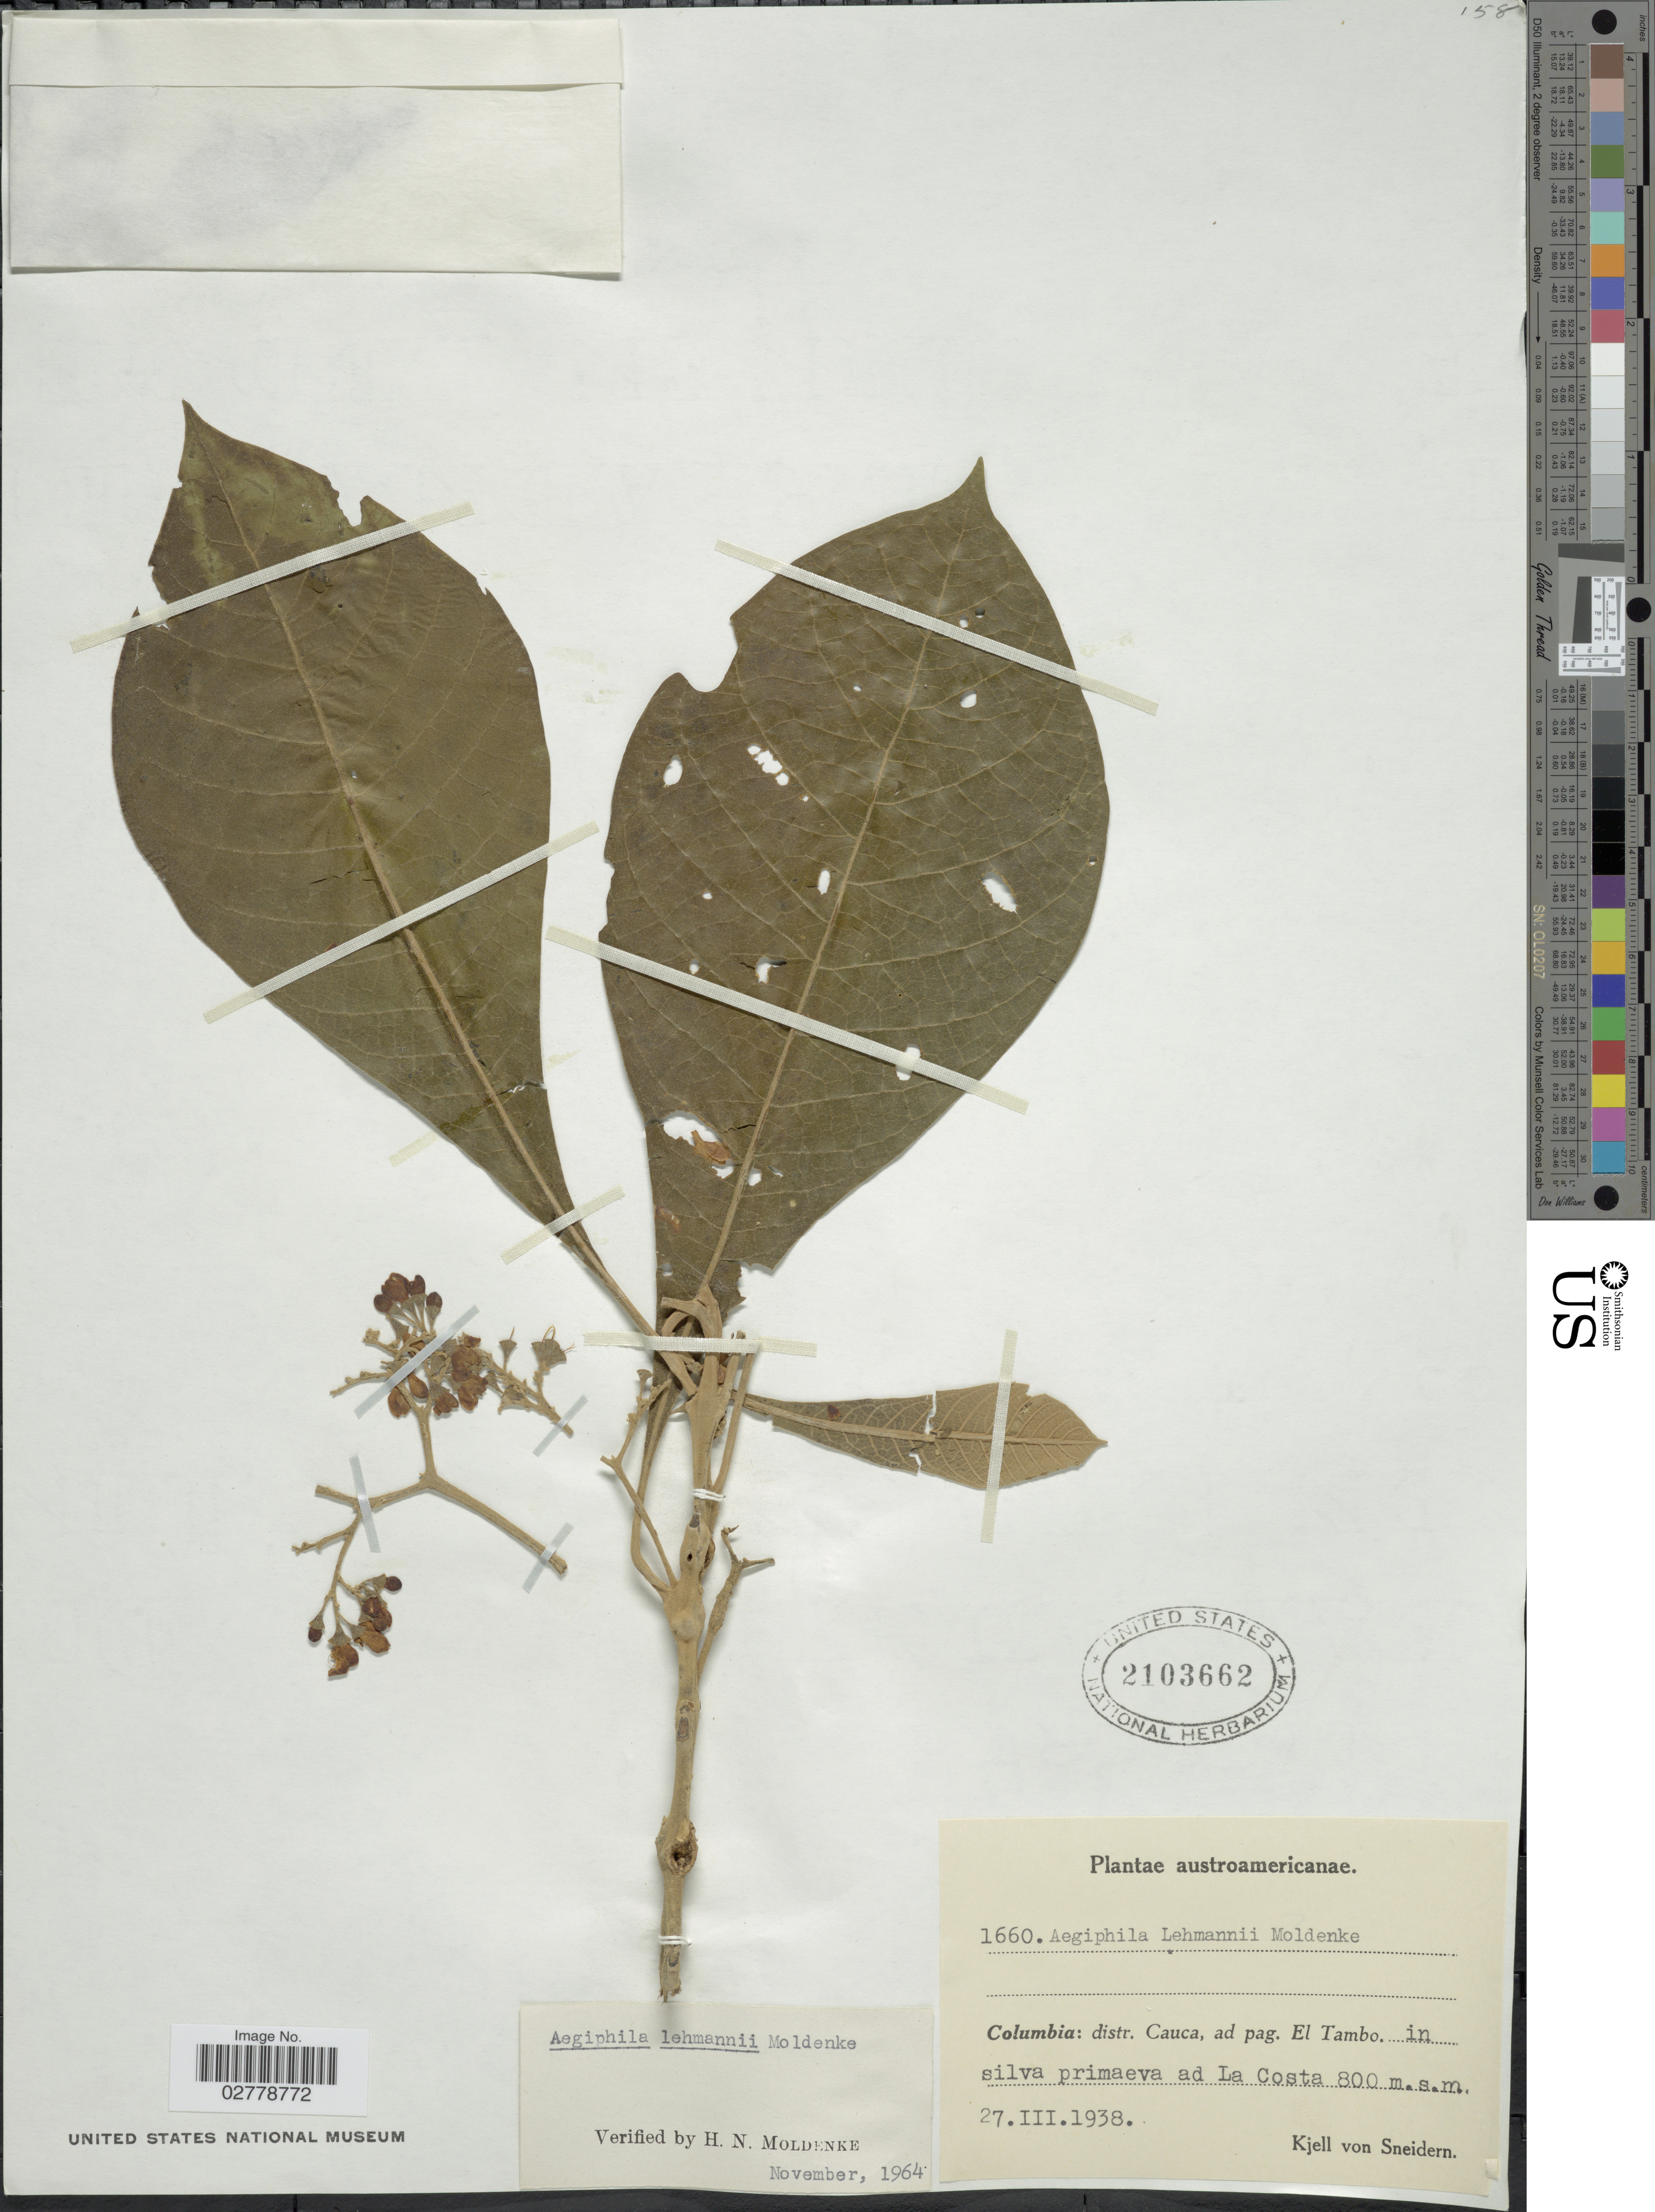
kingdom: Plantae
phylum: Tracheophyta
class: Magnoliopsida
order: Lamiales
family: Lamiaceae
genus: Aegiphila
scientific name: Aegiphila lehmannii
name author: Moldenke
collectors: K. von Sneidern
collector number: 1660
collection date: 1938-03-27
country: Colombia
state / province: Cauca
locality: Distr. Cauca, ad pag. El Tambo. In silva primaeva ad La Costa.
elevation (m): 800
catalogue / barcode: US 2103662